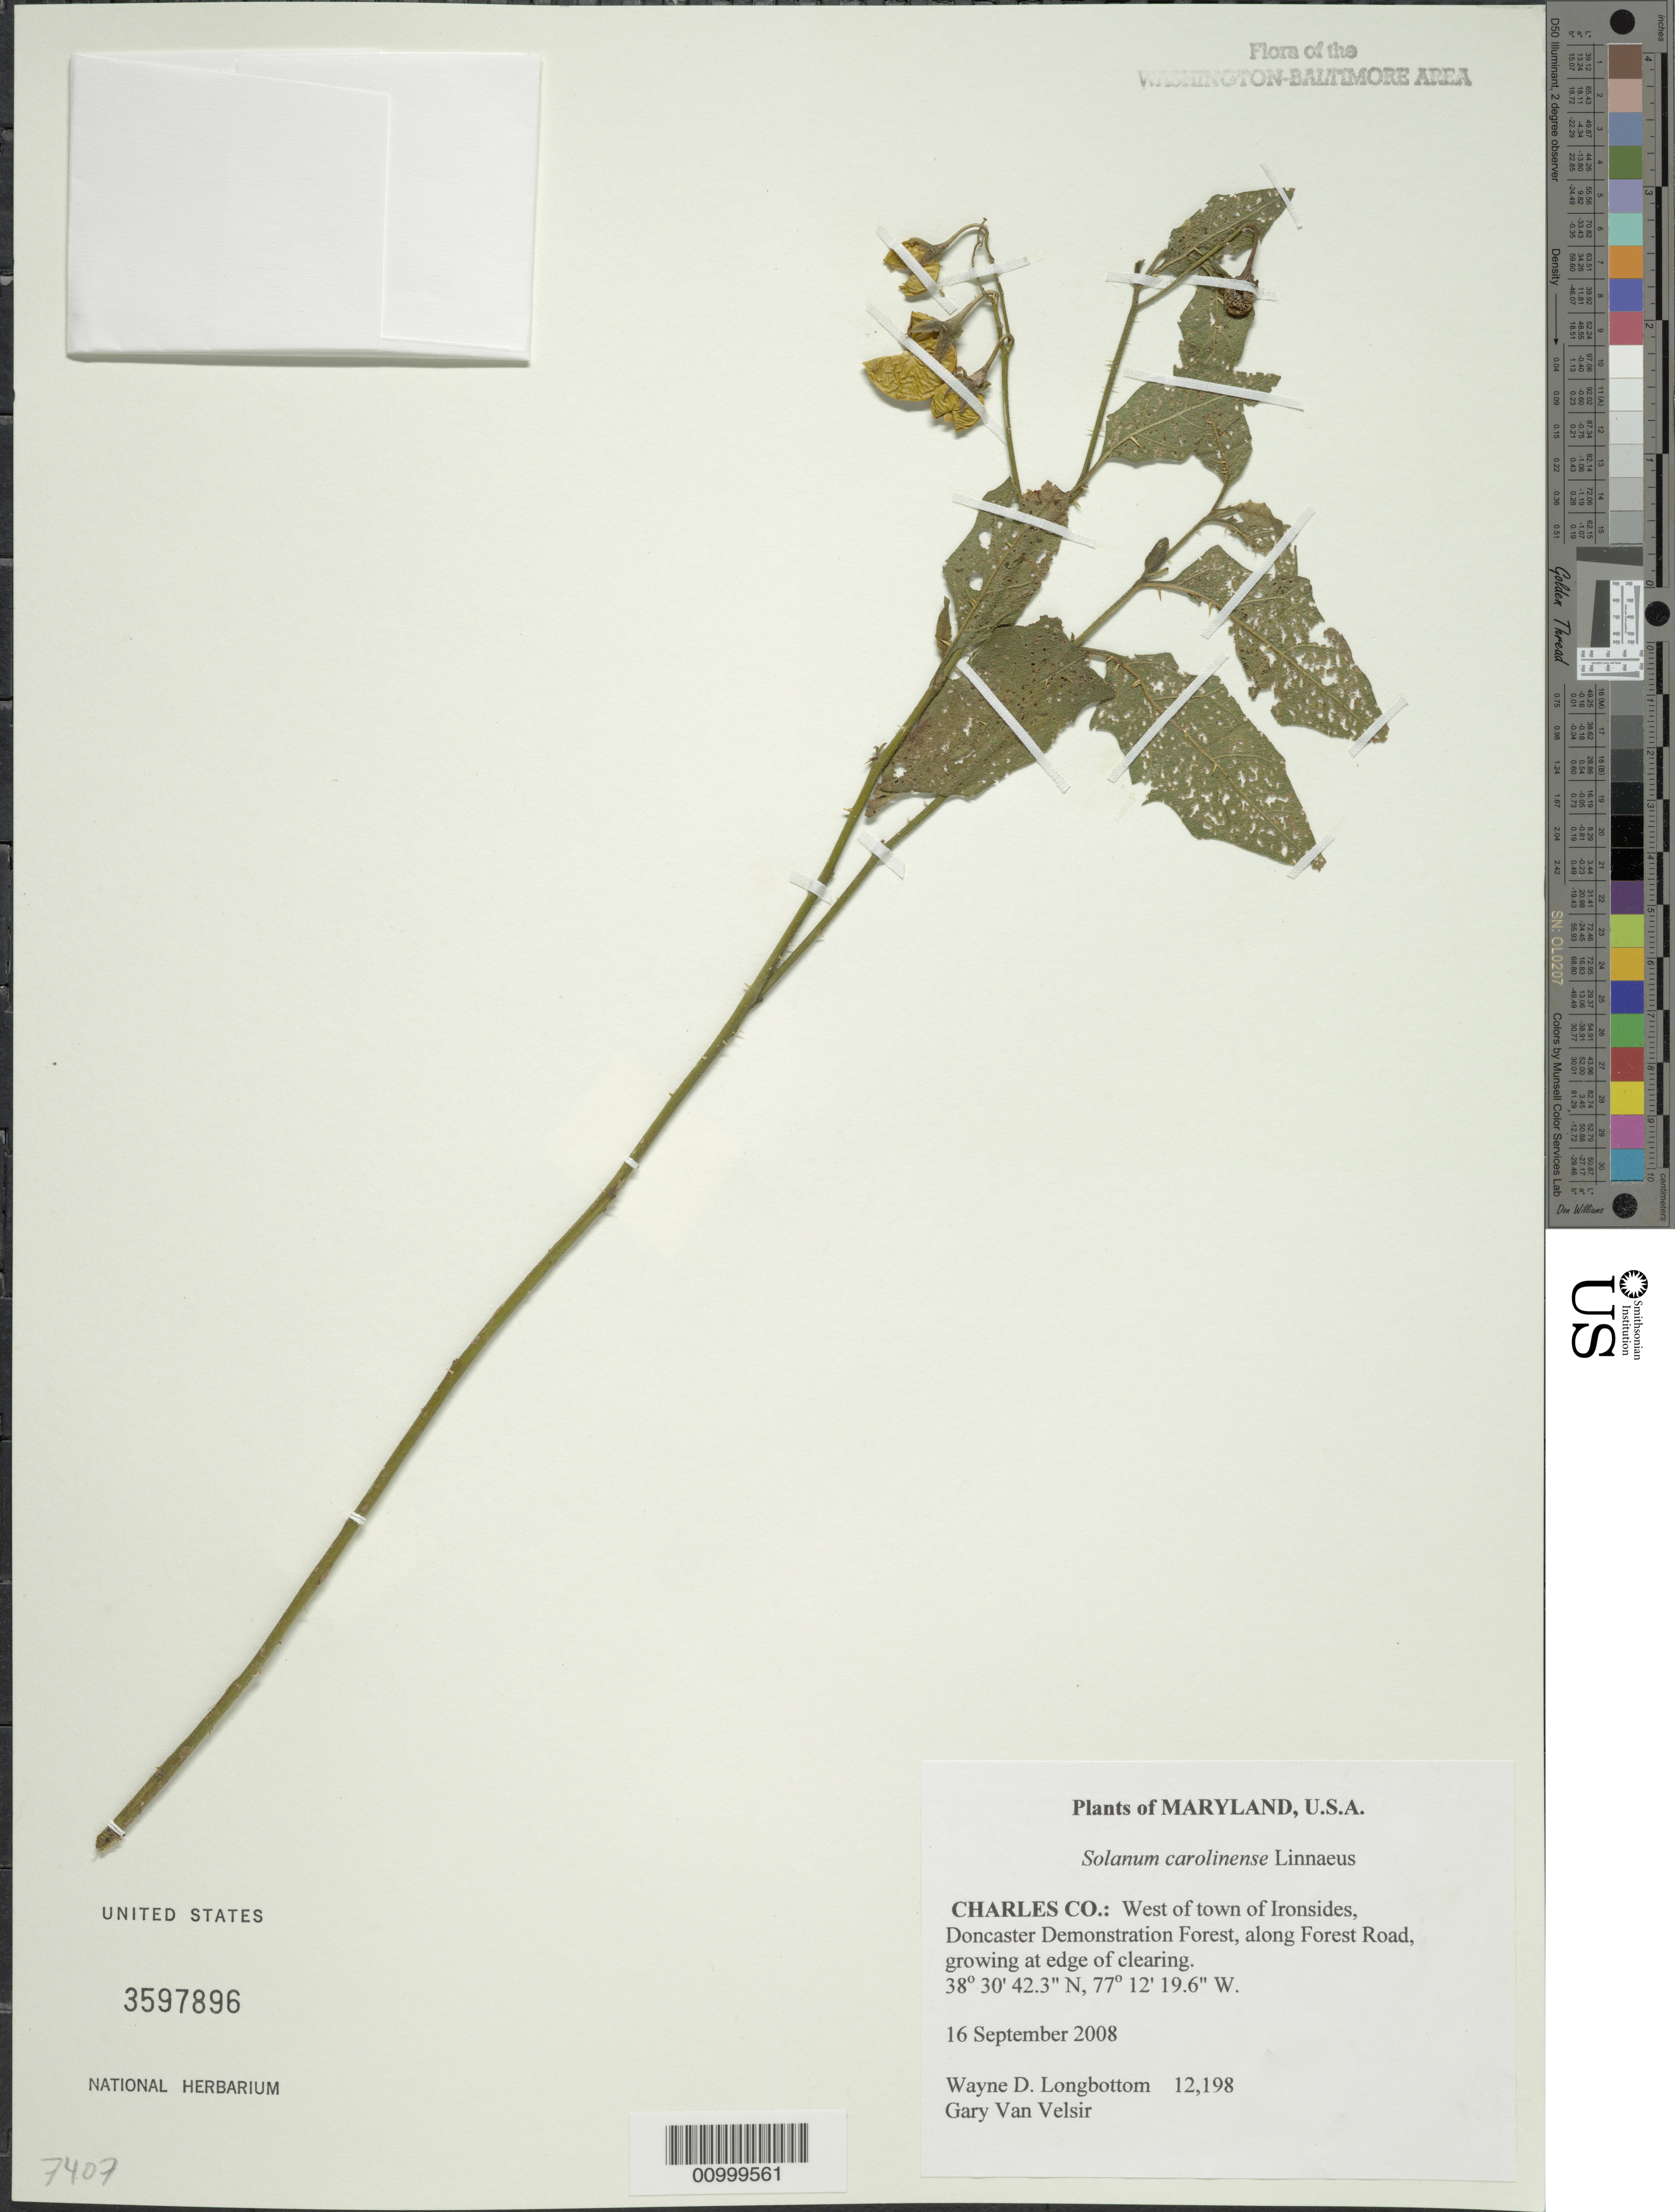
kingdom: Plantae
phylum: Tracheophyta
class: Magnoliopsida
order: Solanales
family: Solanaceae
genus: Solanum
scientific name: Solanum carolinense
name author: L.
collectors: W. D. Longbottom & G. Van Velsir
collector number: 12198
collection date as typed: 16 Sep 2008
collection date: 2008-09-16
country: United States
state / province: Maryland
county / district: Charles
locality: West of town of Ironsides, Doncaster Demonstration Forest, along Forest Road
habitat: growing at the edge of clearing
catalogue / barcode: US 3597896